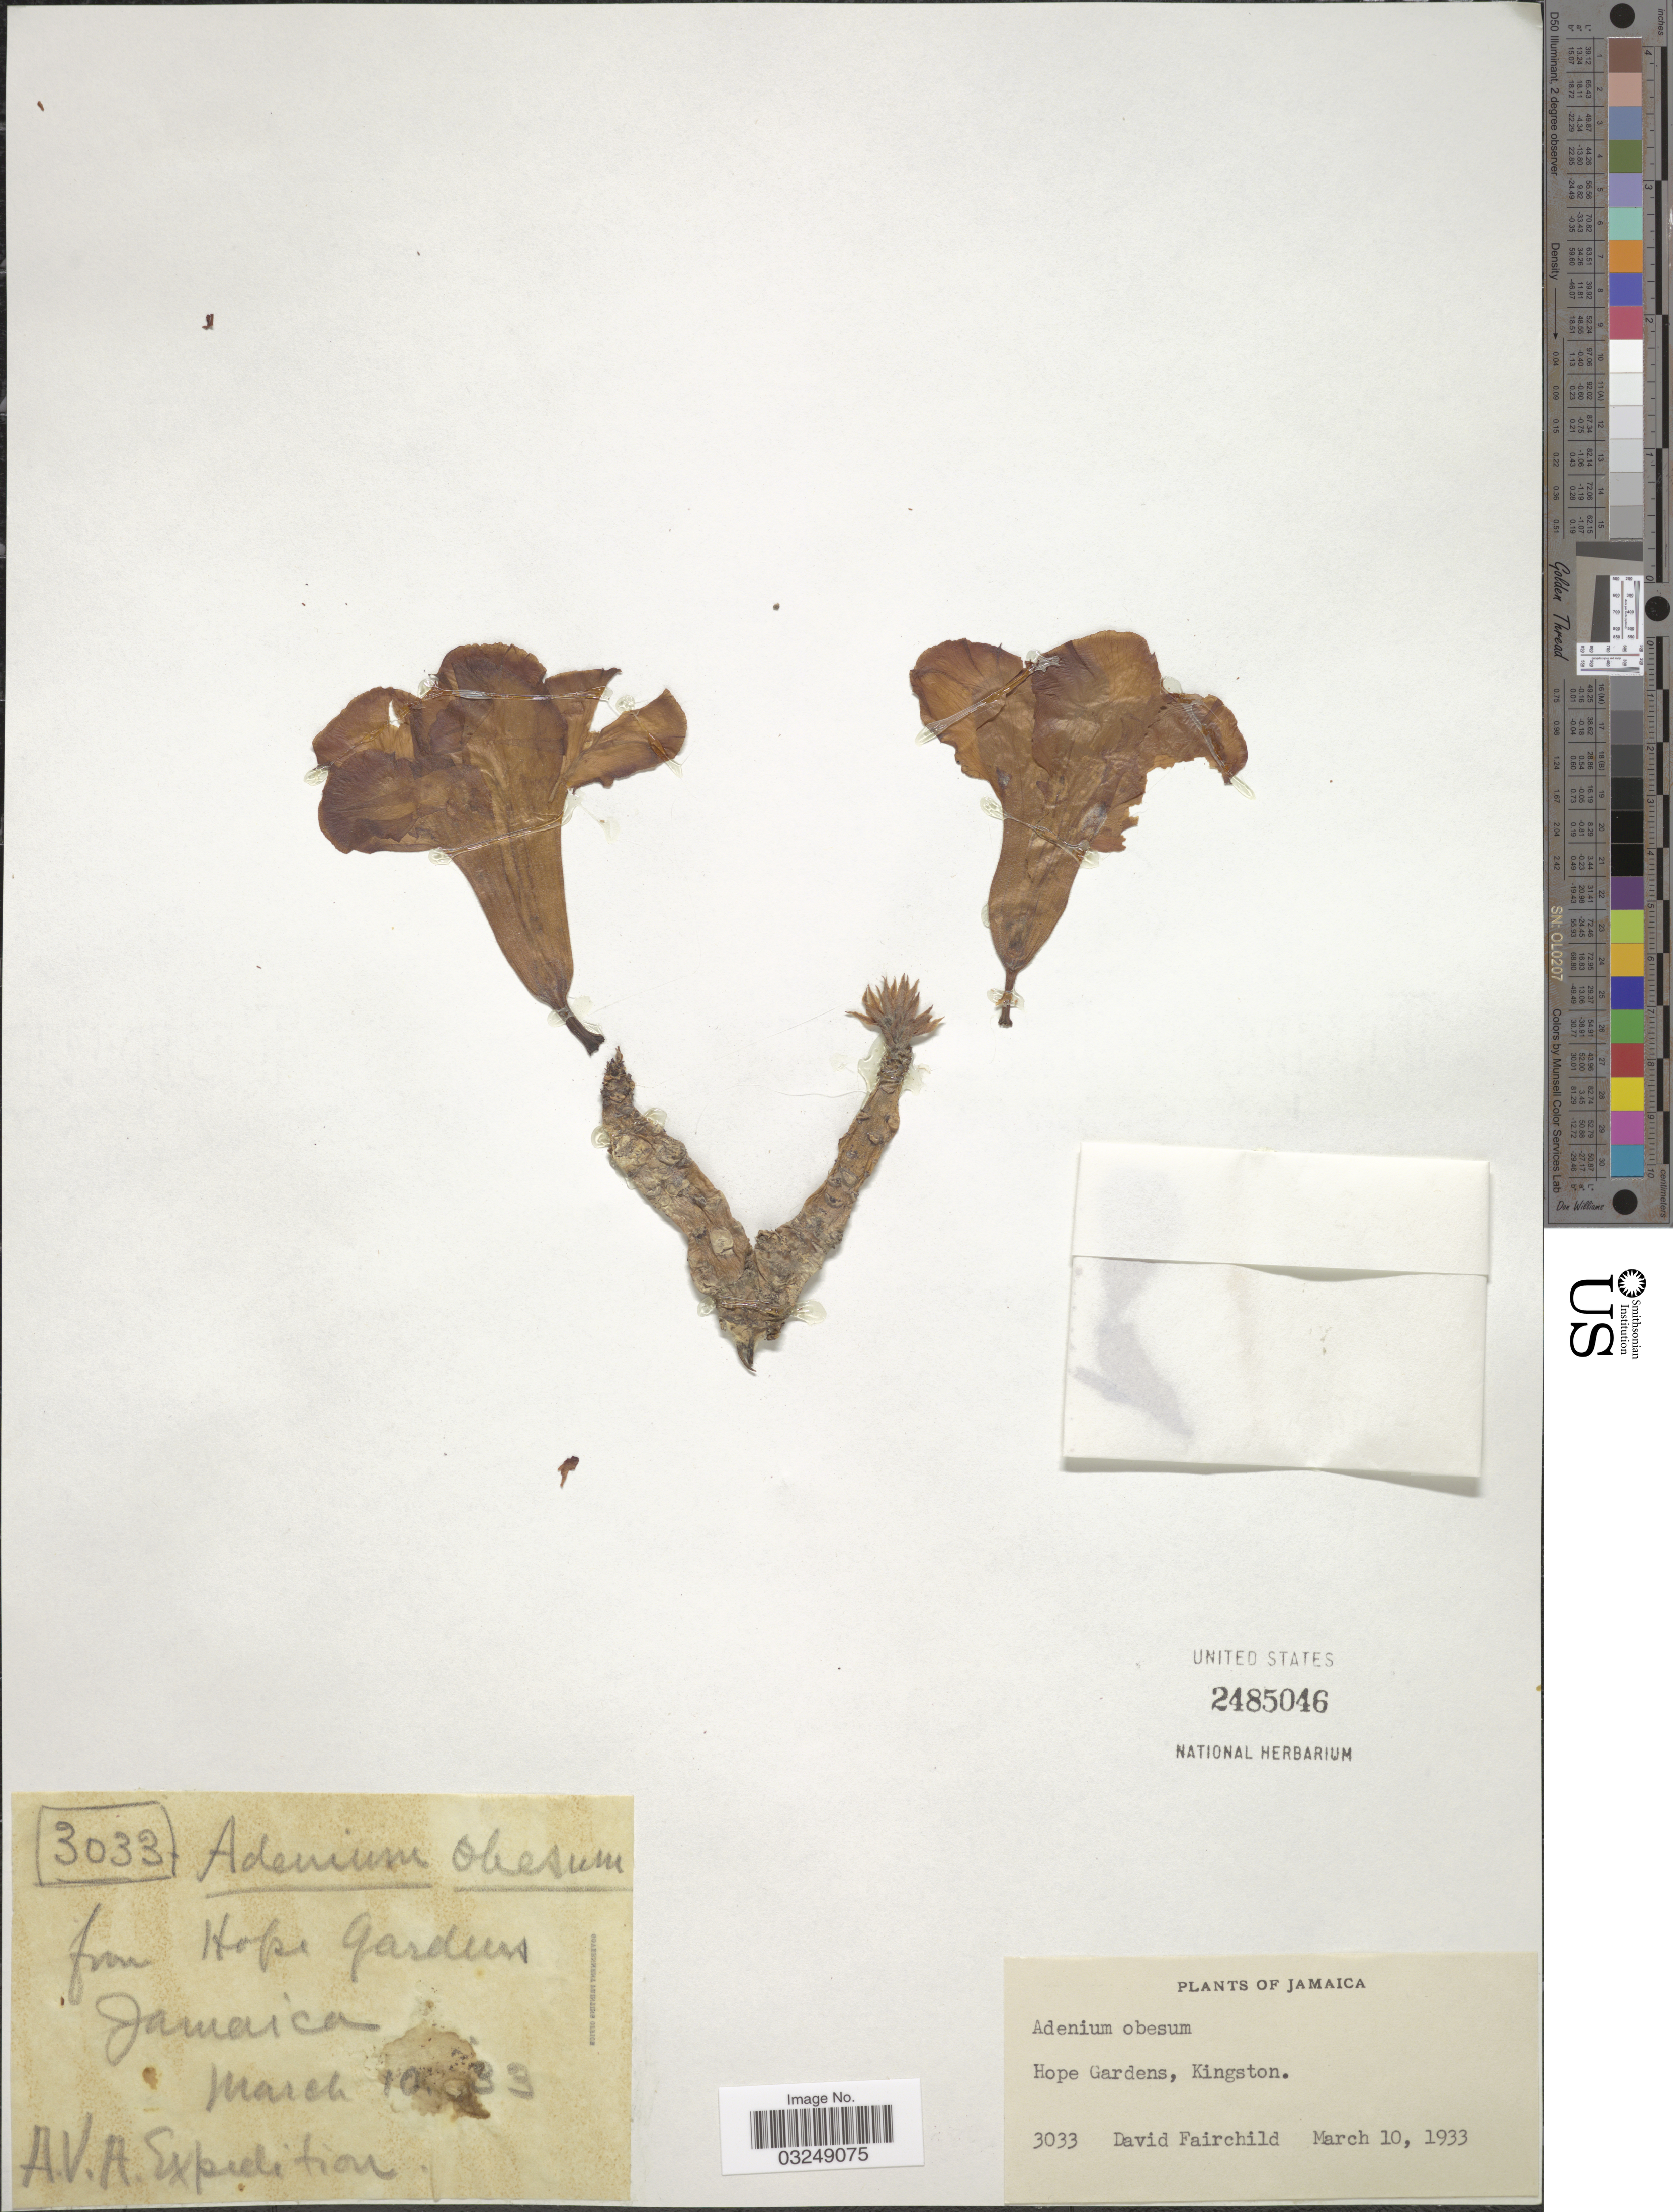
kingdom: Plantae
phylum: Tracheophyta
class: Magnoliopsida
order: Gentianales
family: Apocynaceae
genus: Adenium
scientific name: Adenium obesum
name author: (Forssk.) Roem. & Schult.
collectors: D. Fairchild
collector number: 3033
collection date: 1933-03-10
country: Jamaica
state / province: Kingston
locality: Hope Gardens.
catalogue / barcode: US 2485046